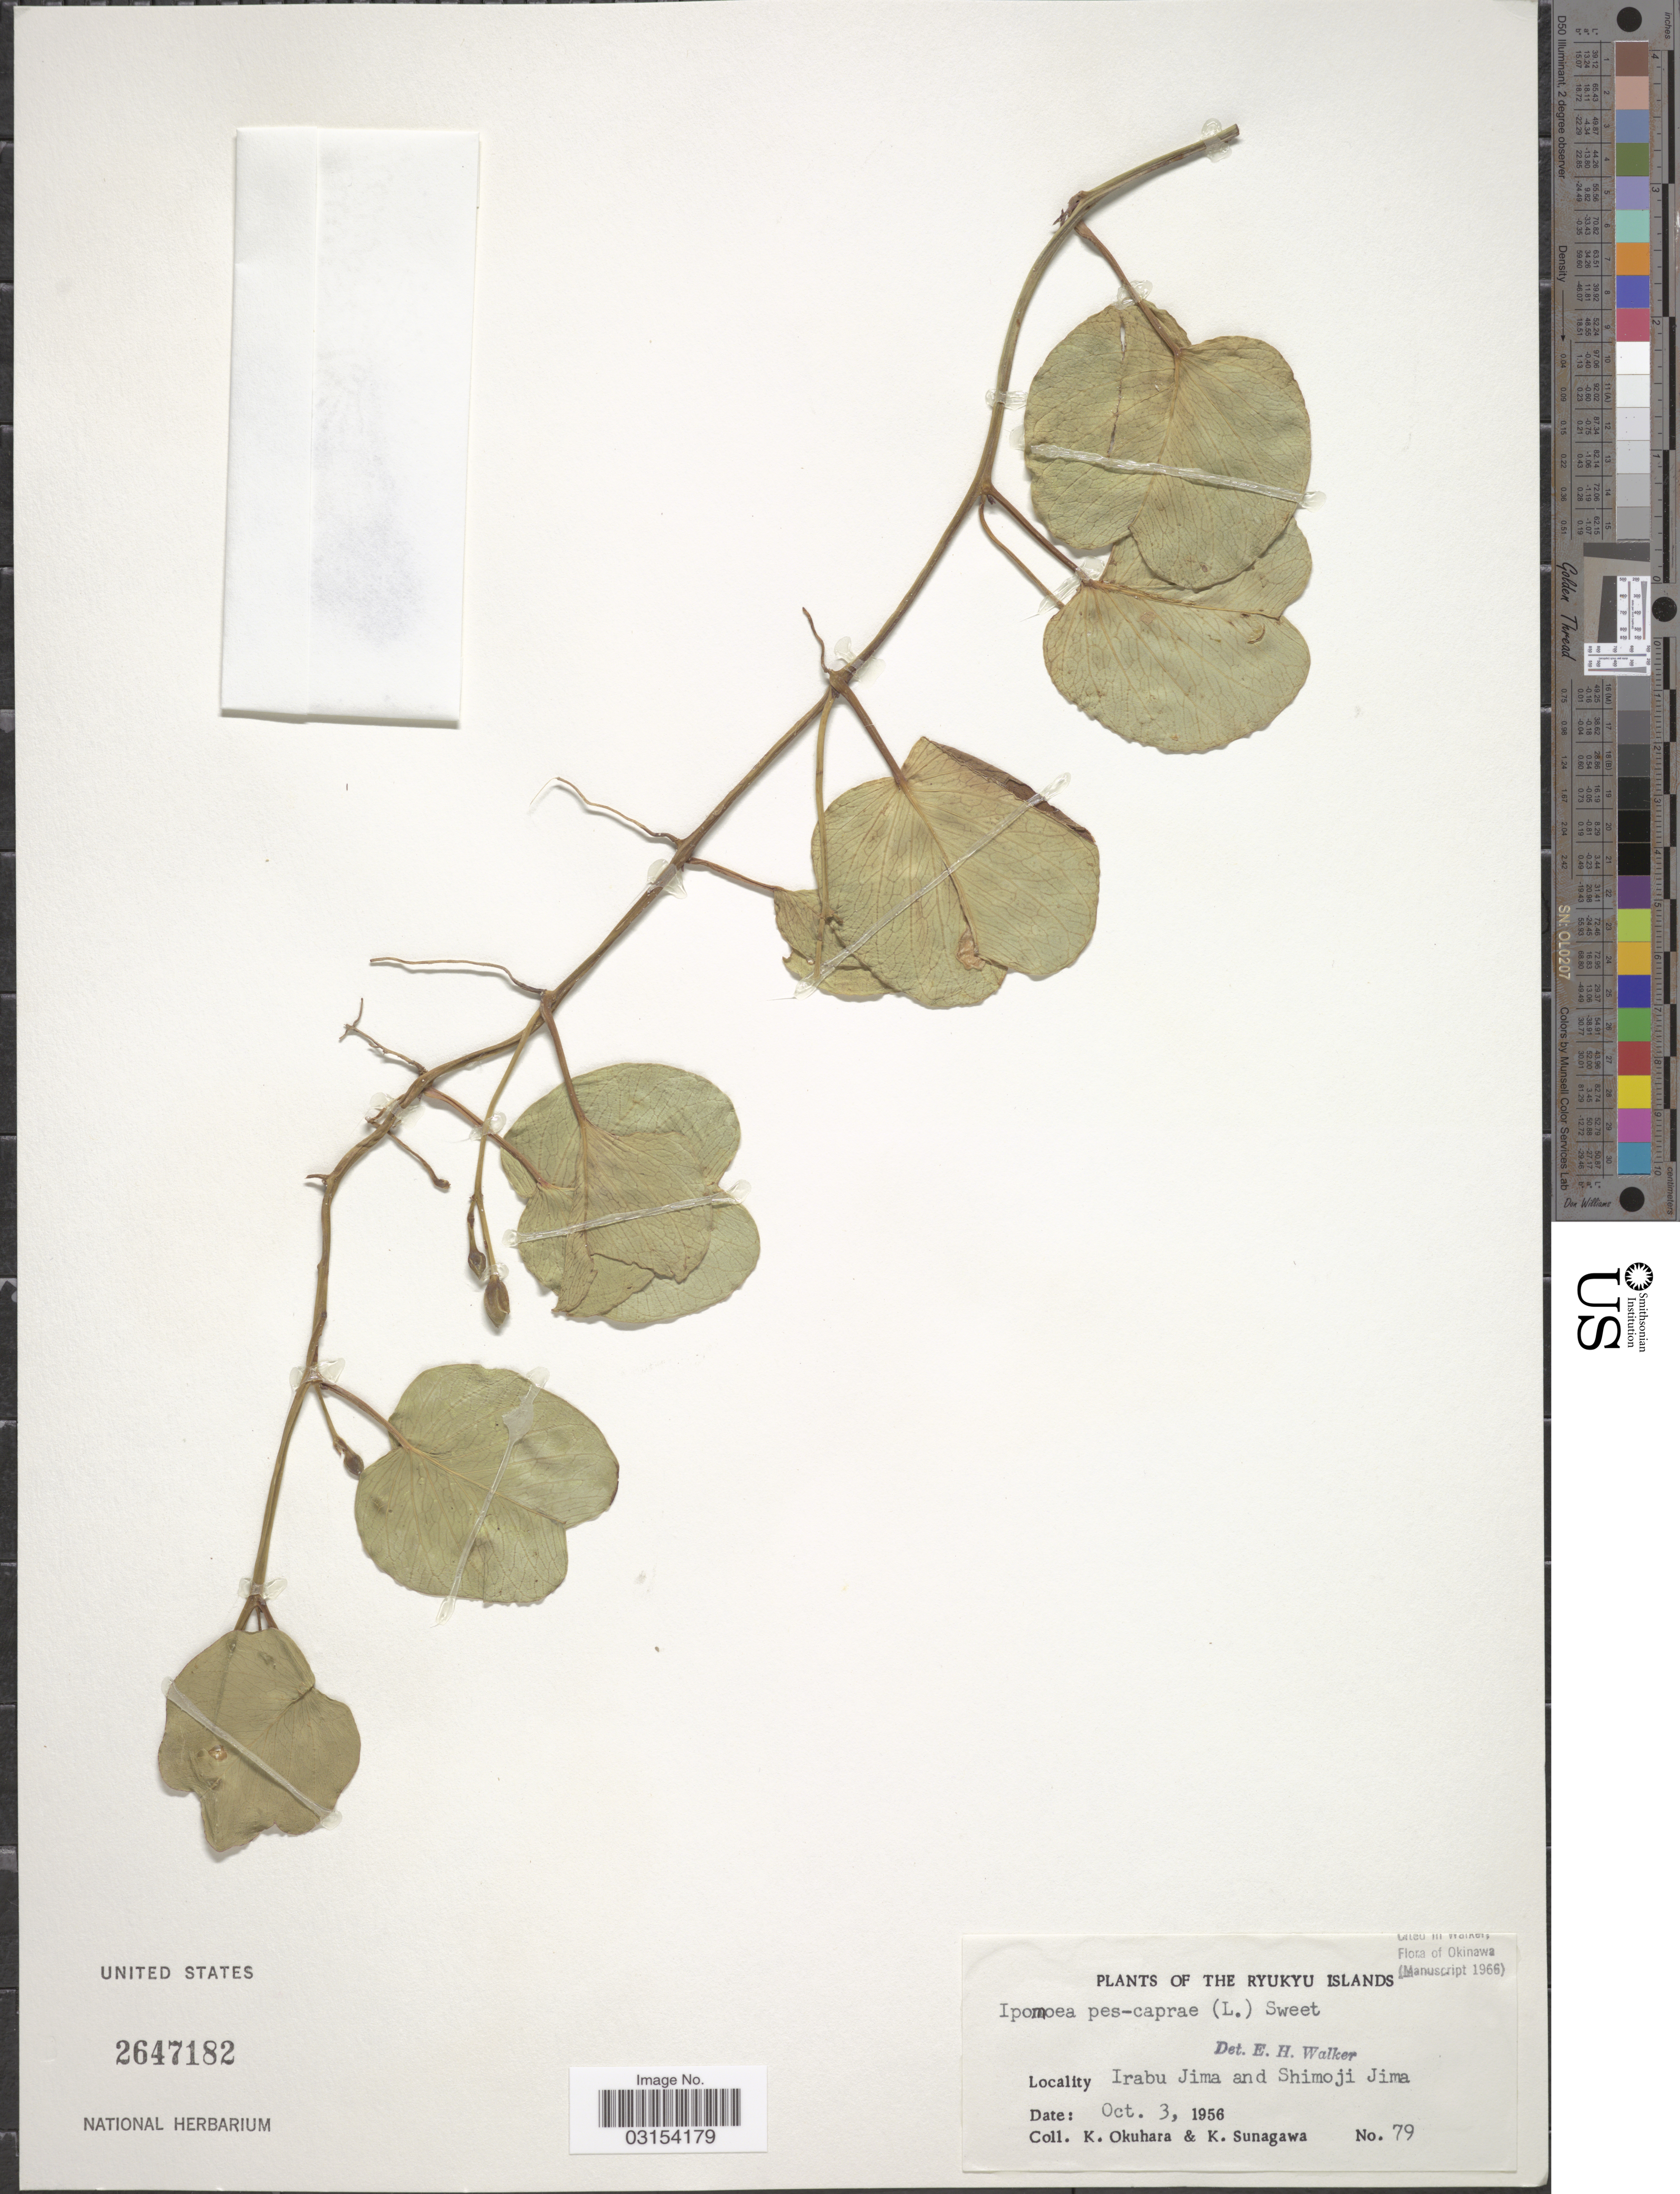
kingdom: Plantae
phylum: Tracheophyta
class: Magnoliopsida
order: Solanales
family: Convolvulaceae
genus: Ipomoea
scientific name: Ipomoea pes-caprae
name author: (L.) R. Br.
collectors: K. Okuhara & K. Sunagawa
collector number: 79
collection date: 1956-10-03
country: Japan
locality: The Ryukyu Islands, Irabu Jima and Shimoji Jima.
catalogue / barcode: US 2647182